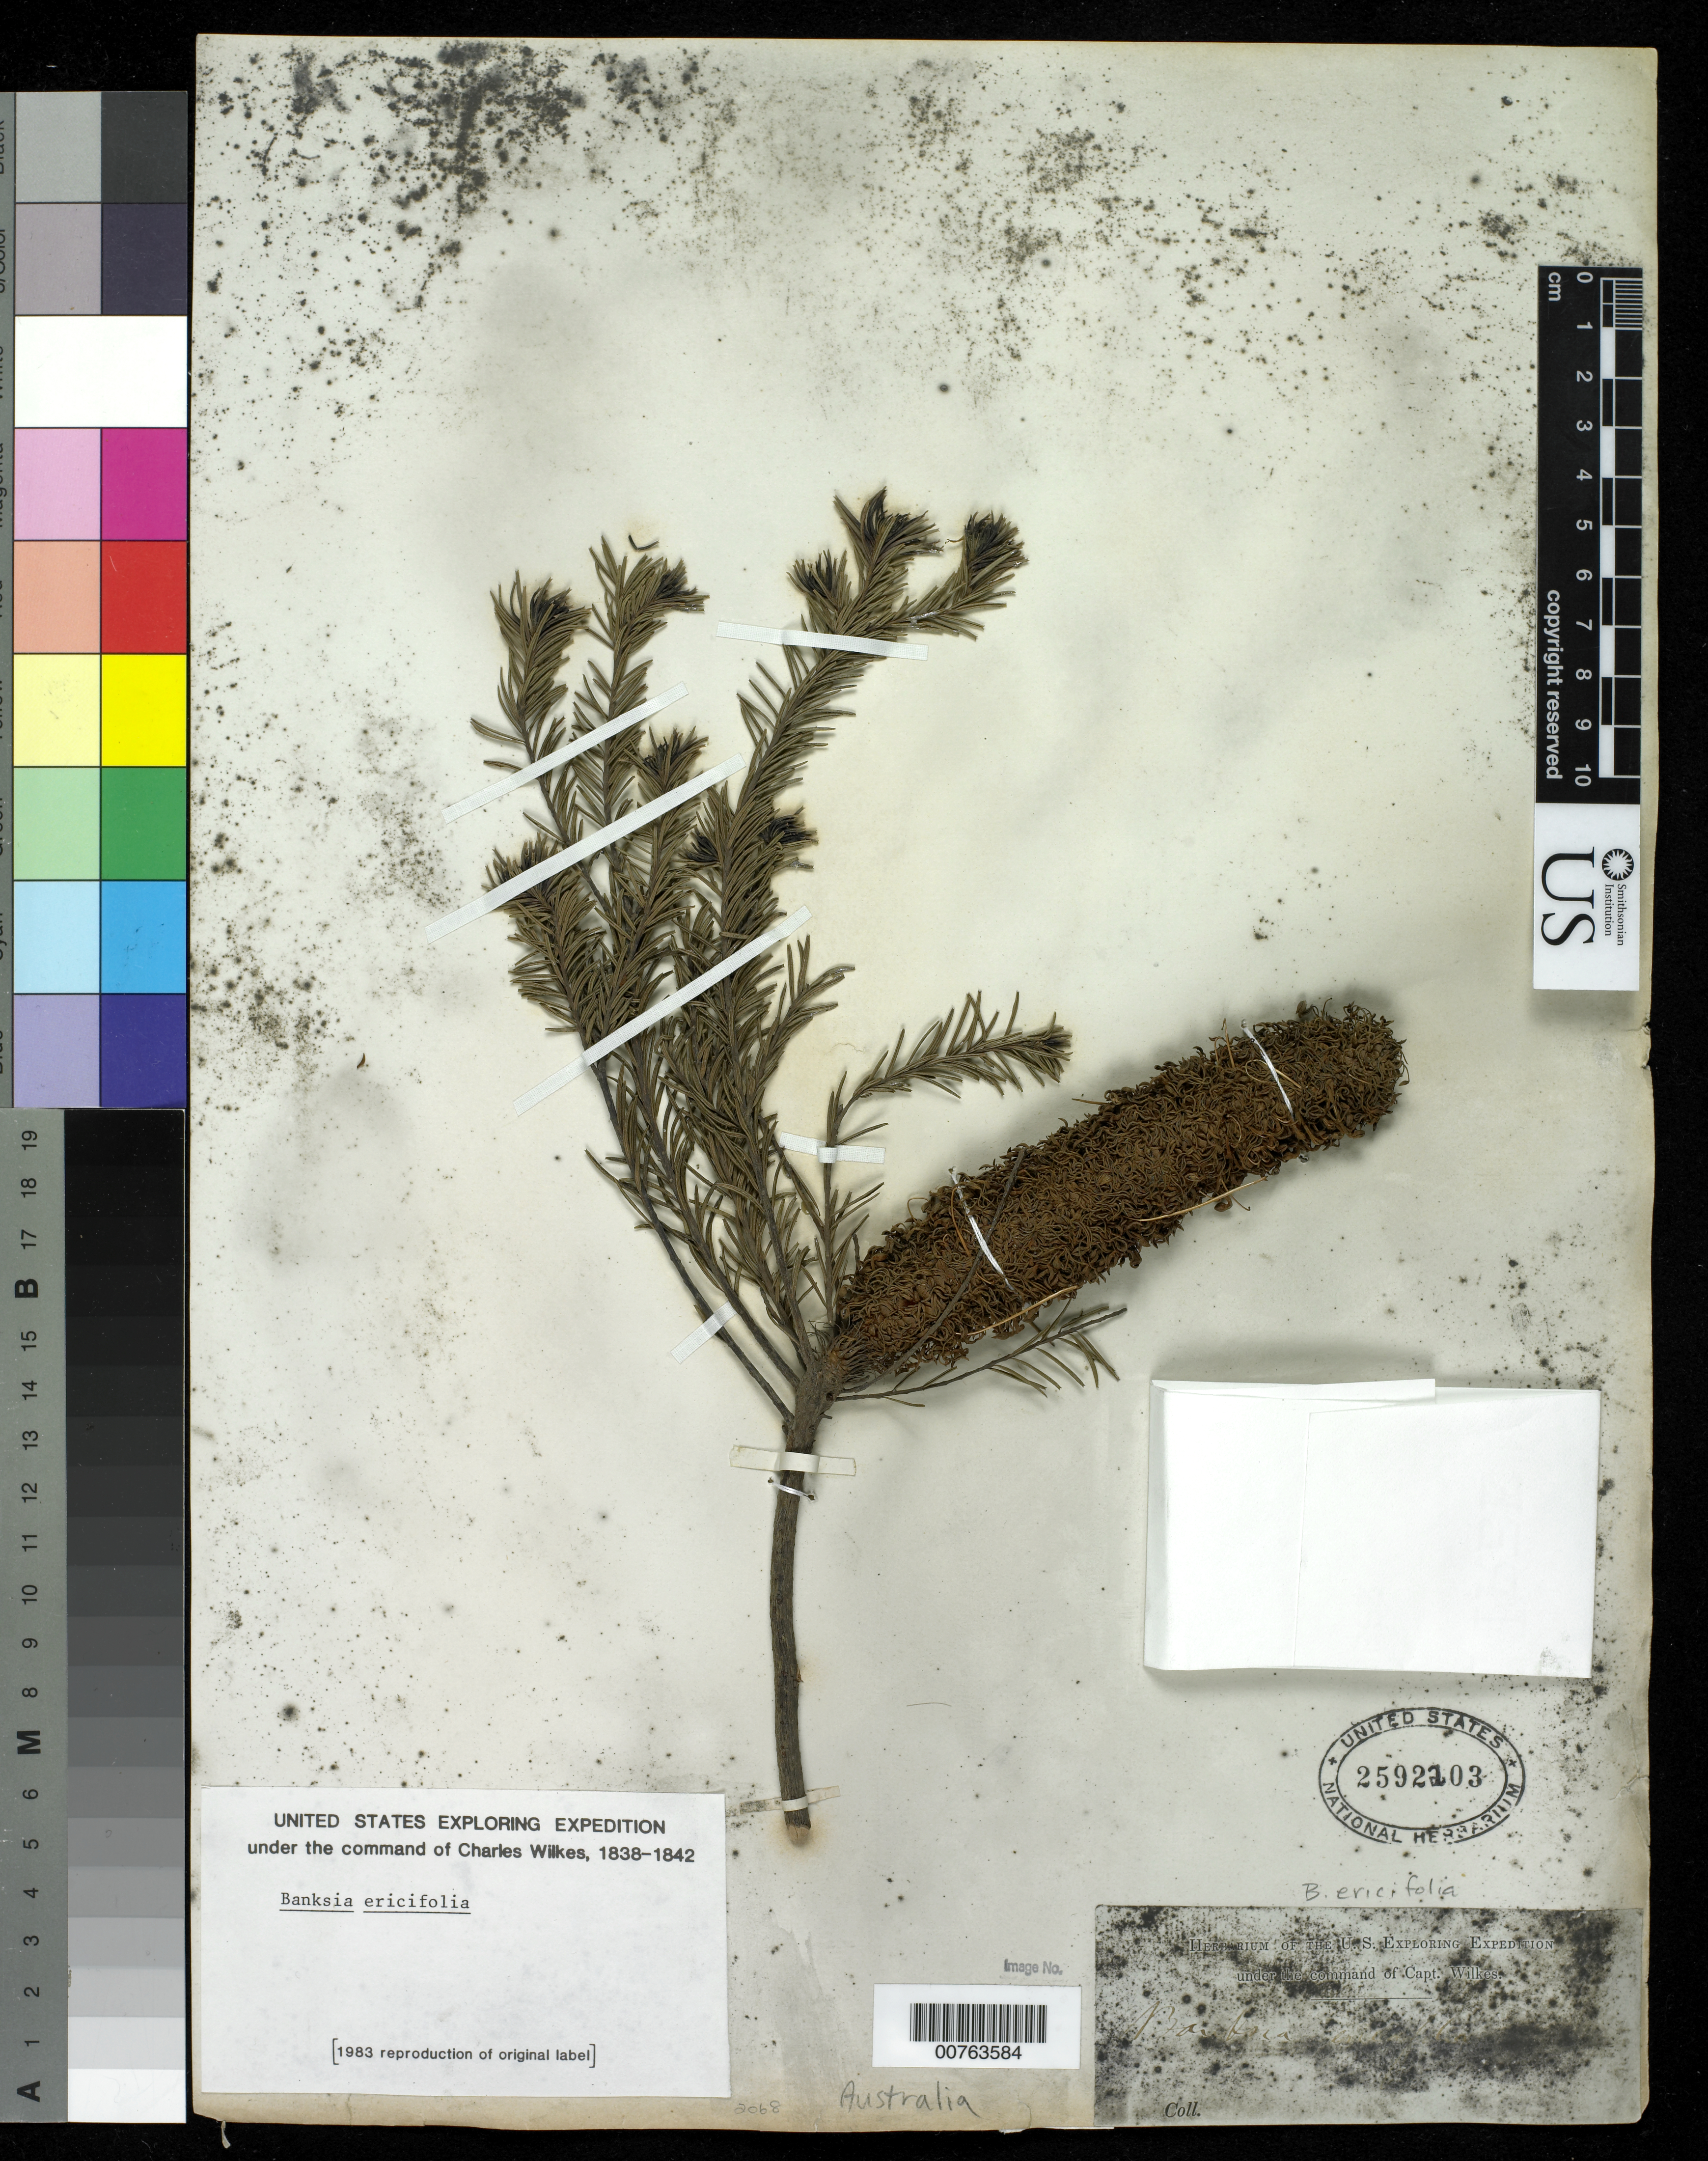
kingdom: Plantae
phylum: Tracheophyta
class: Magnoliopsida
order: Proteales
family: Proteaceae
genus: Banksia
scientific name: Banksia ericifolia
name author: L. f.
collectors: Wilkes Explor. Exped.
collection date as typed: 1838 to -- --- 1842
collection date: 1838/1842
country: Australia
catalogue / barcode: US 2592203